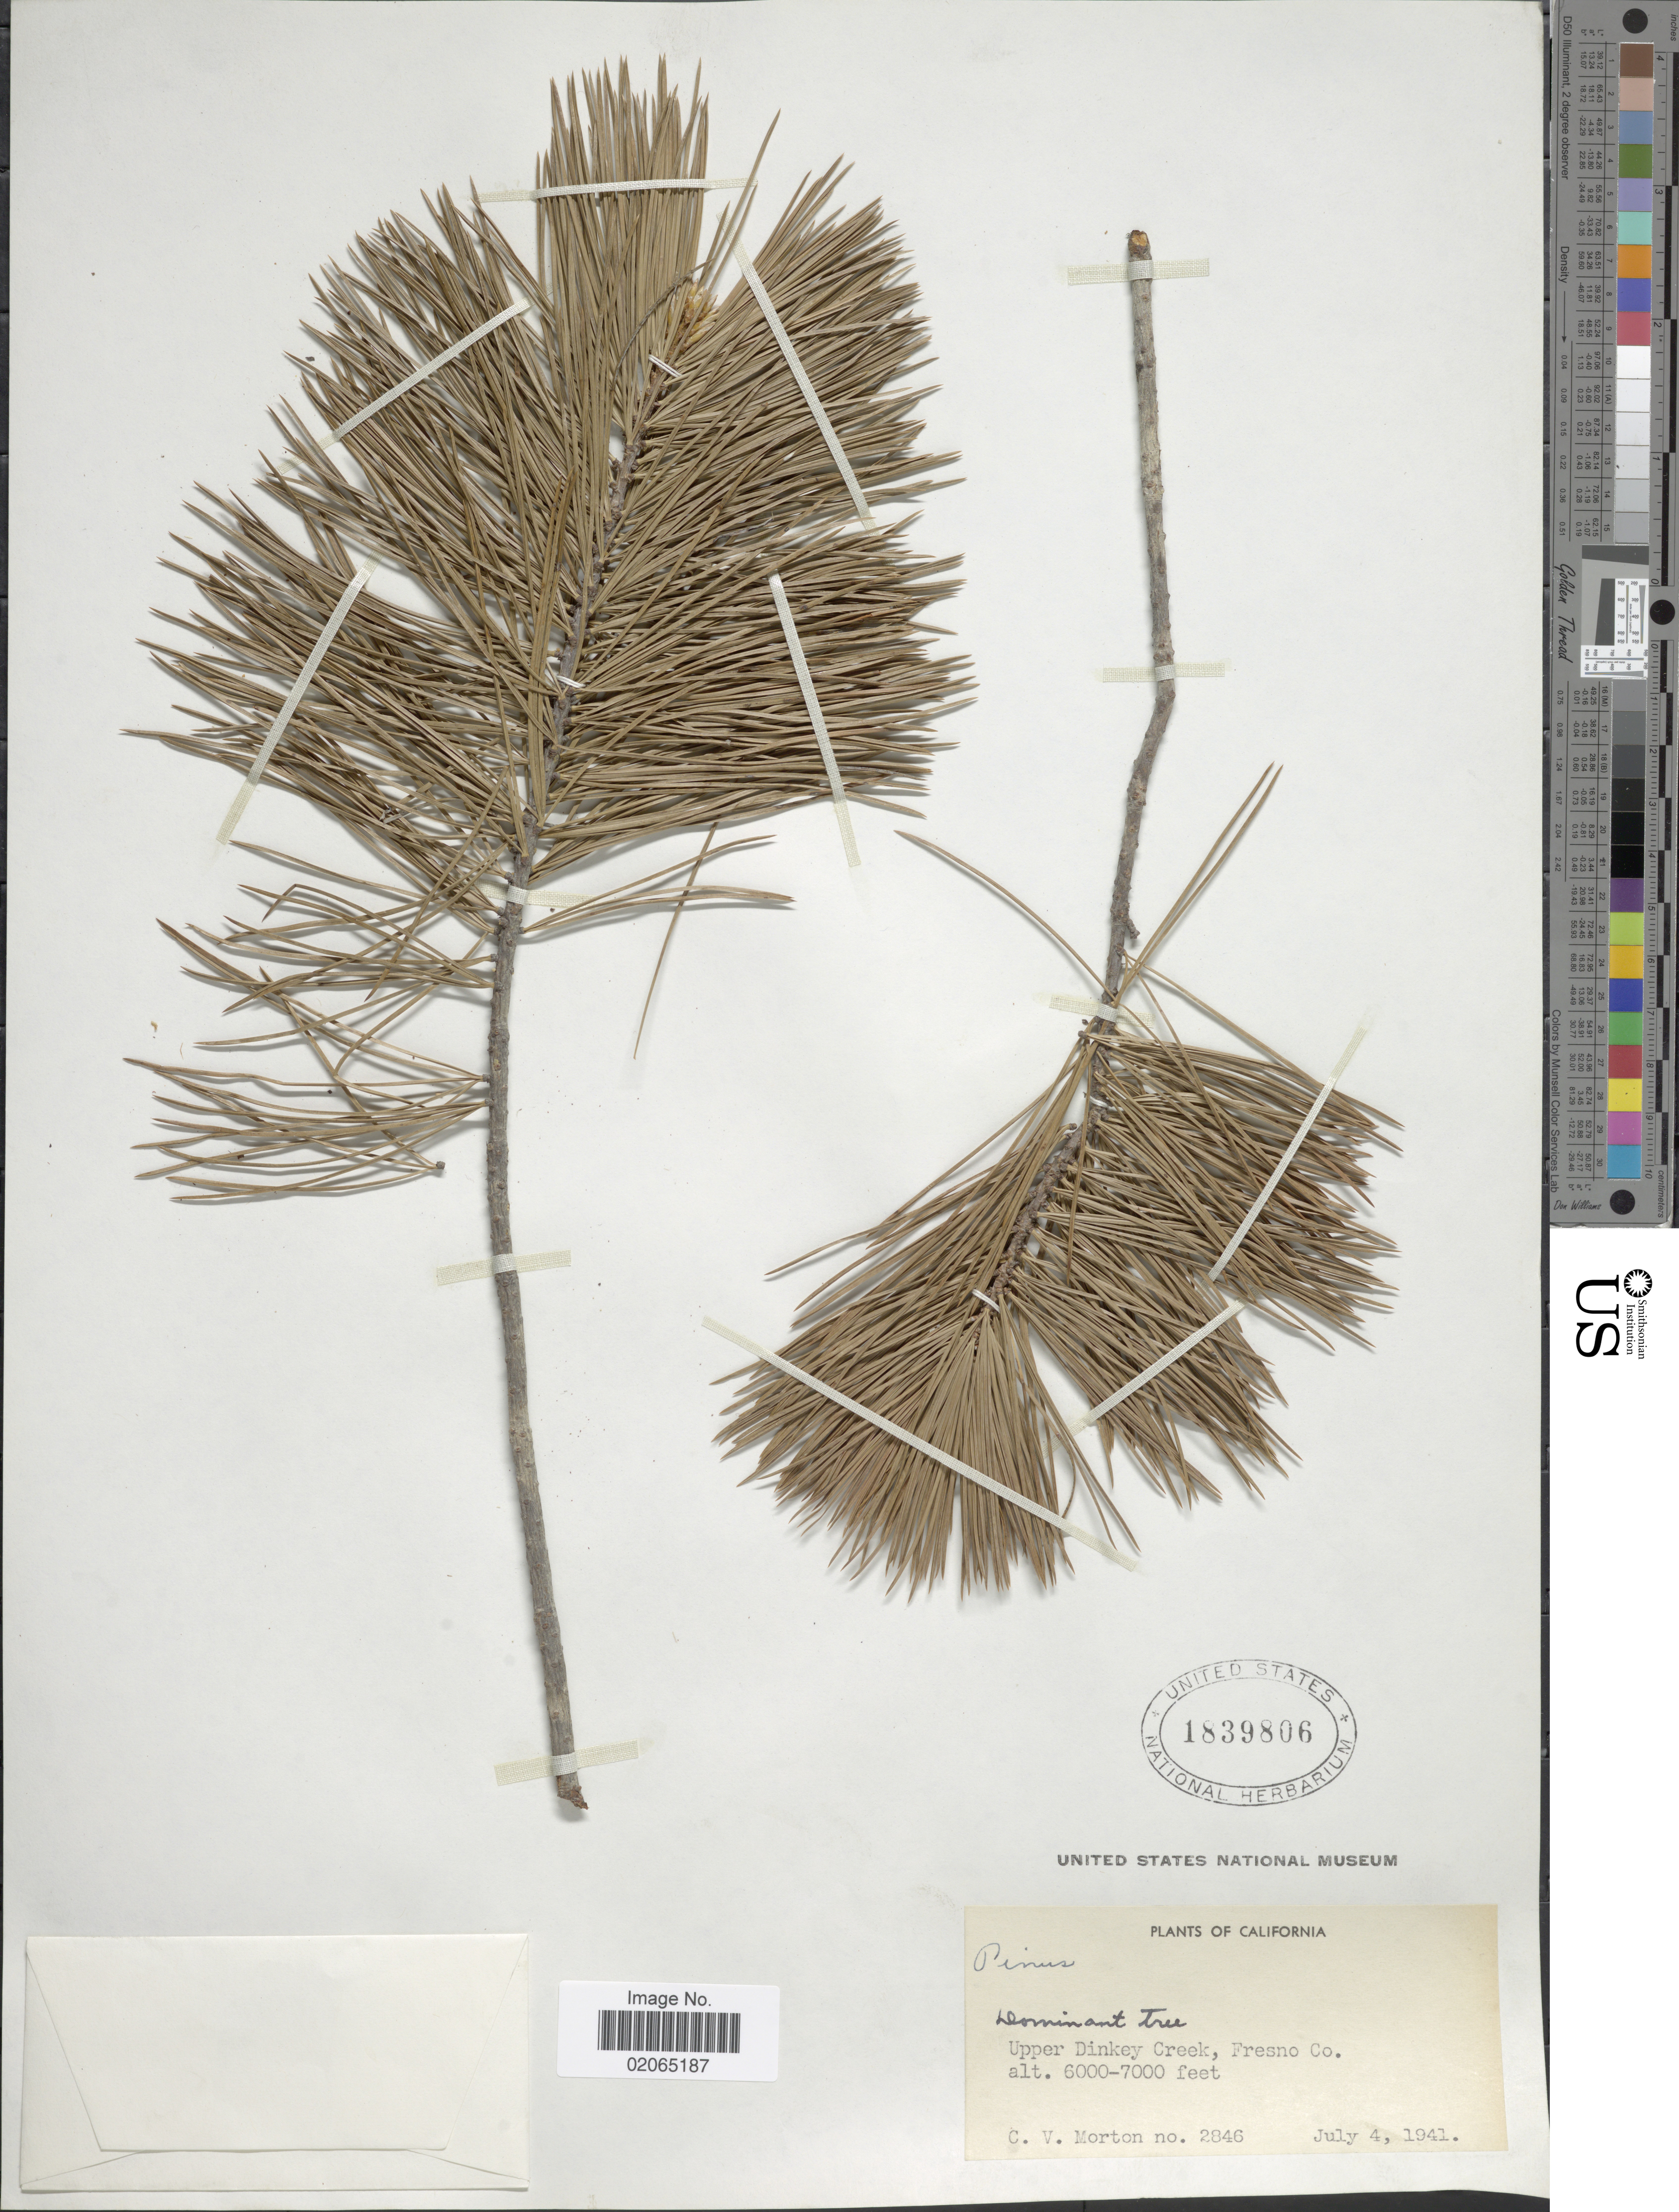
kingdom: Plantae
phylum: Tracheophyta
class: Pinopsida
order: Pinales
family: Pinaceae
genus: Pinus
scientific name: Pinus sp.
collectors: C. V. Morton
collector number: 2846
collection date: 1941-07-04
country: United States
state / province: California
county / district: Fresno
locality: Upper Dinkey Creek, Fresno Co.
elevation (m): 1829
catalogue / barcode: US 1839806